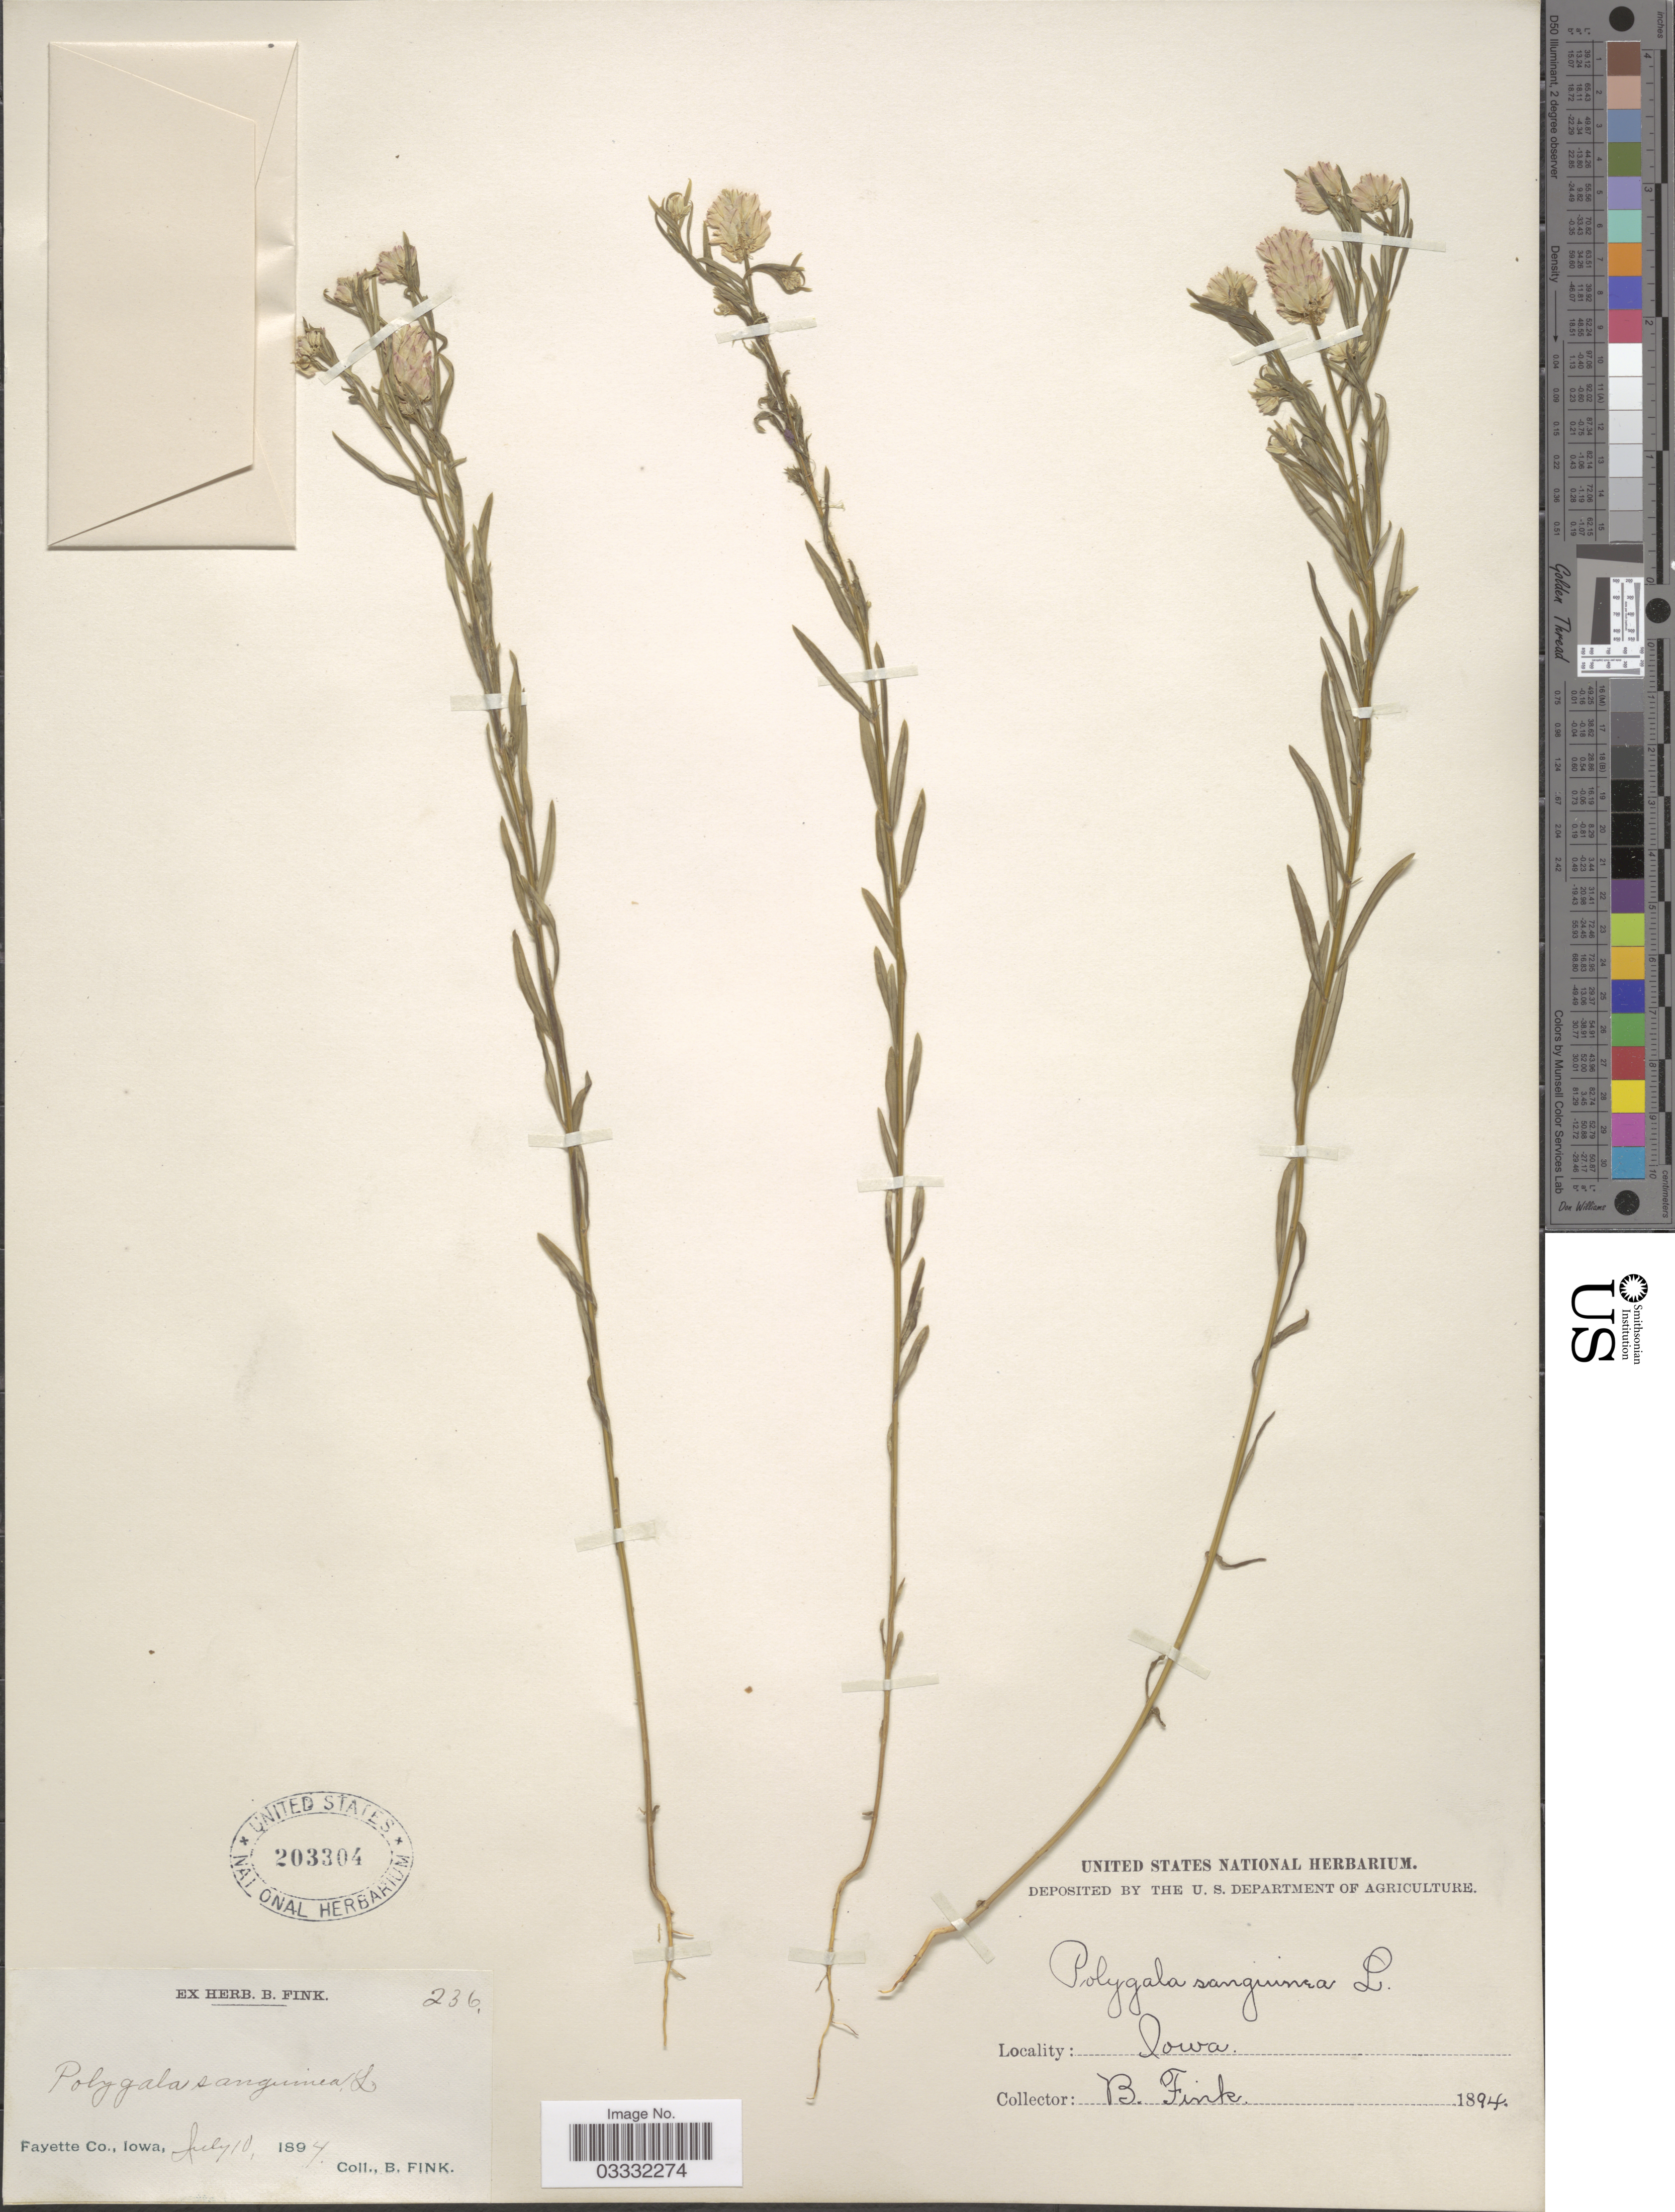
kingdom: Plantae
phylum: Tracheophyta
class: Magnoliopsida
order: Fabales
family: Polygalaceae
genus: Polygala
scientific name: Polygala sanguinea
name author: L.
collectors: B. Fink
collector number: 236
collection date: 1894-07-10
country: United States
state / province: Iowa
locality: Fayette Co.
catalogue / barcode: US 203304